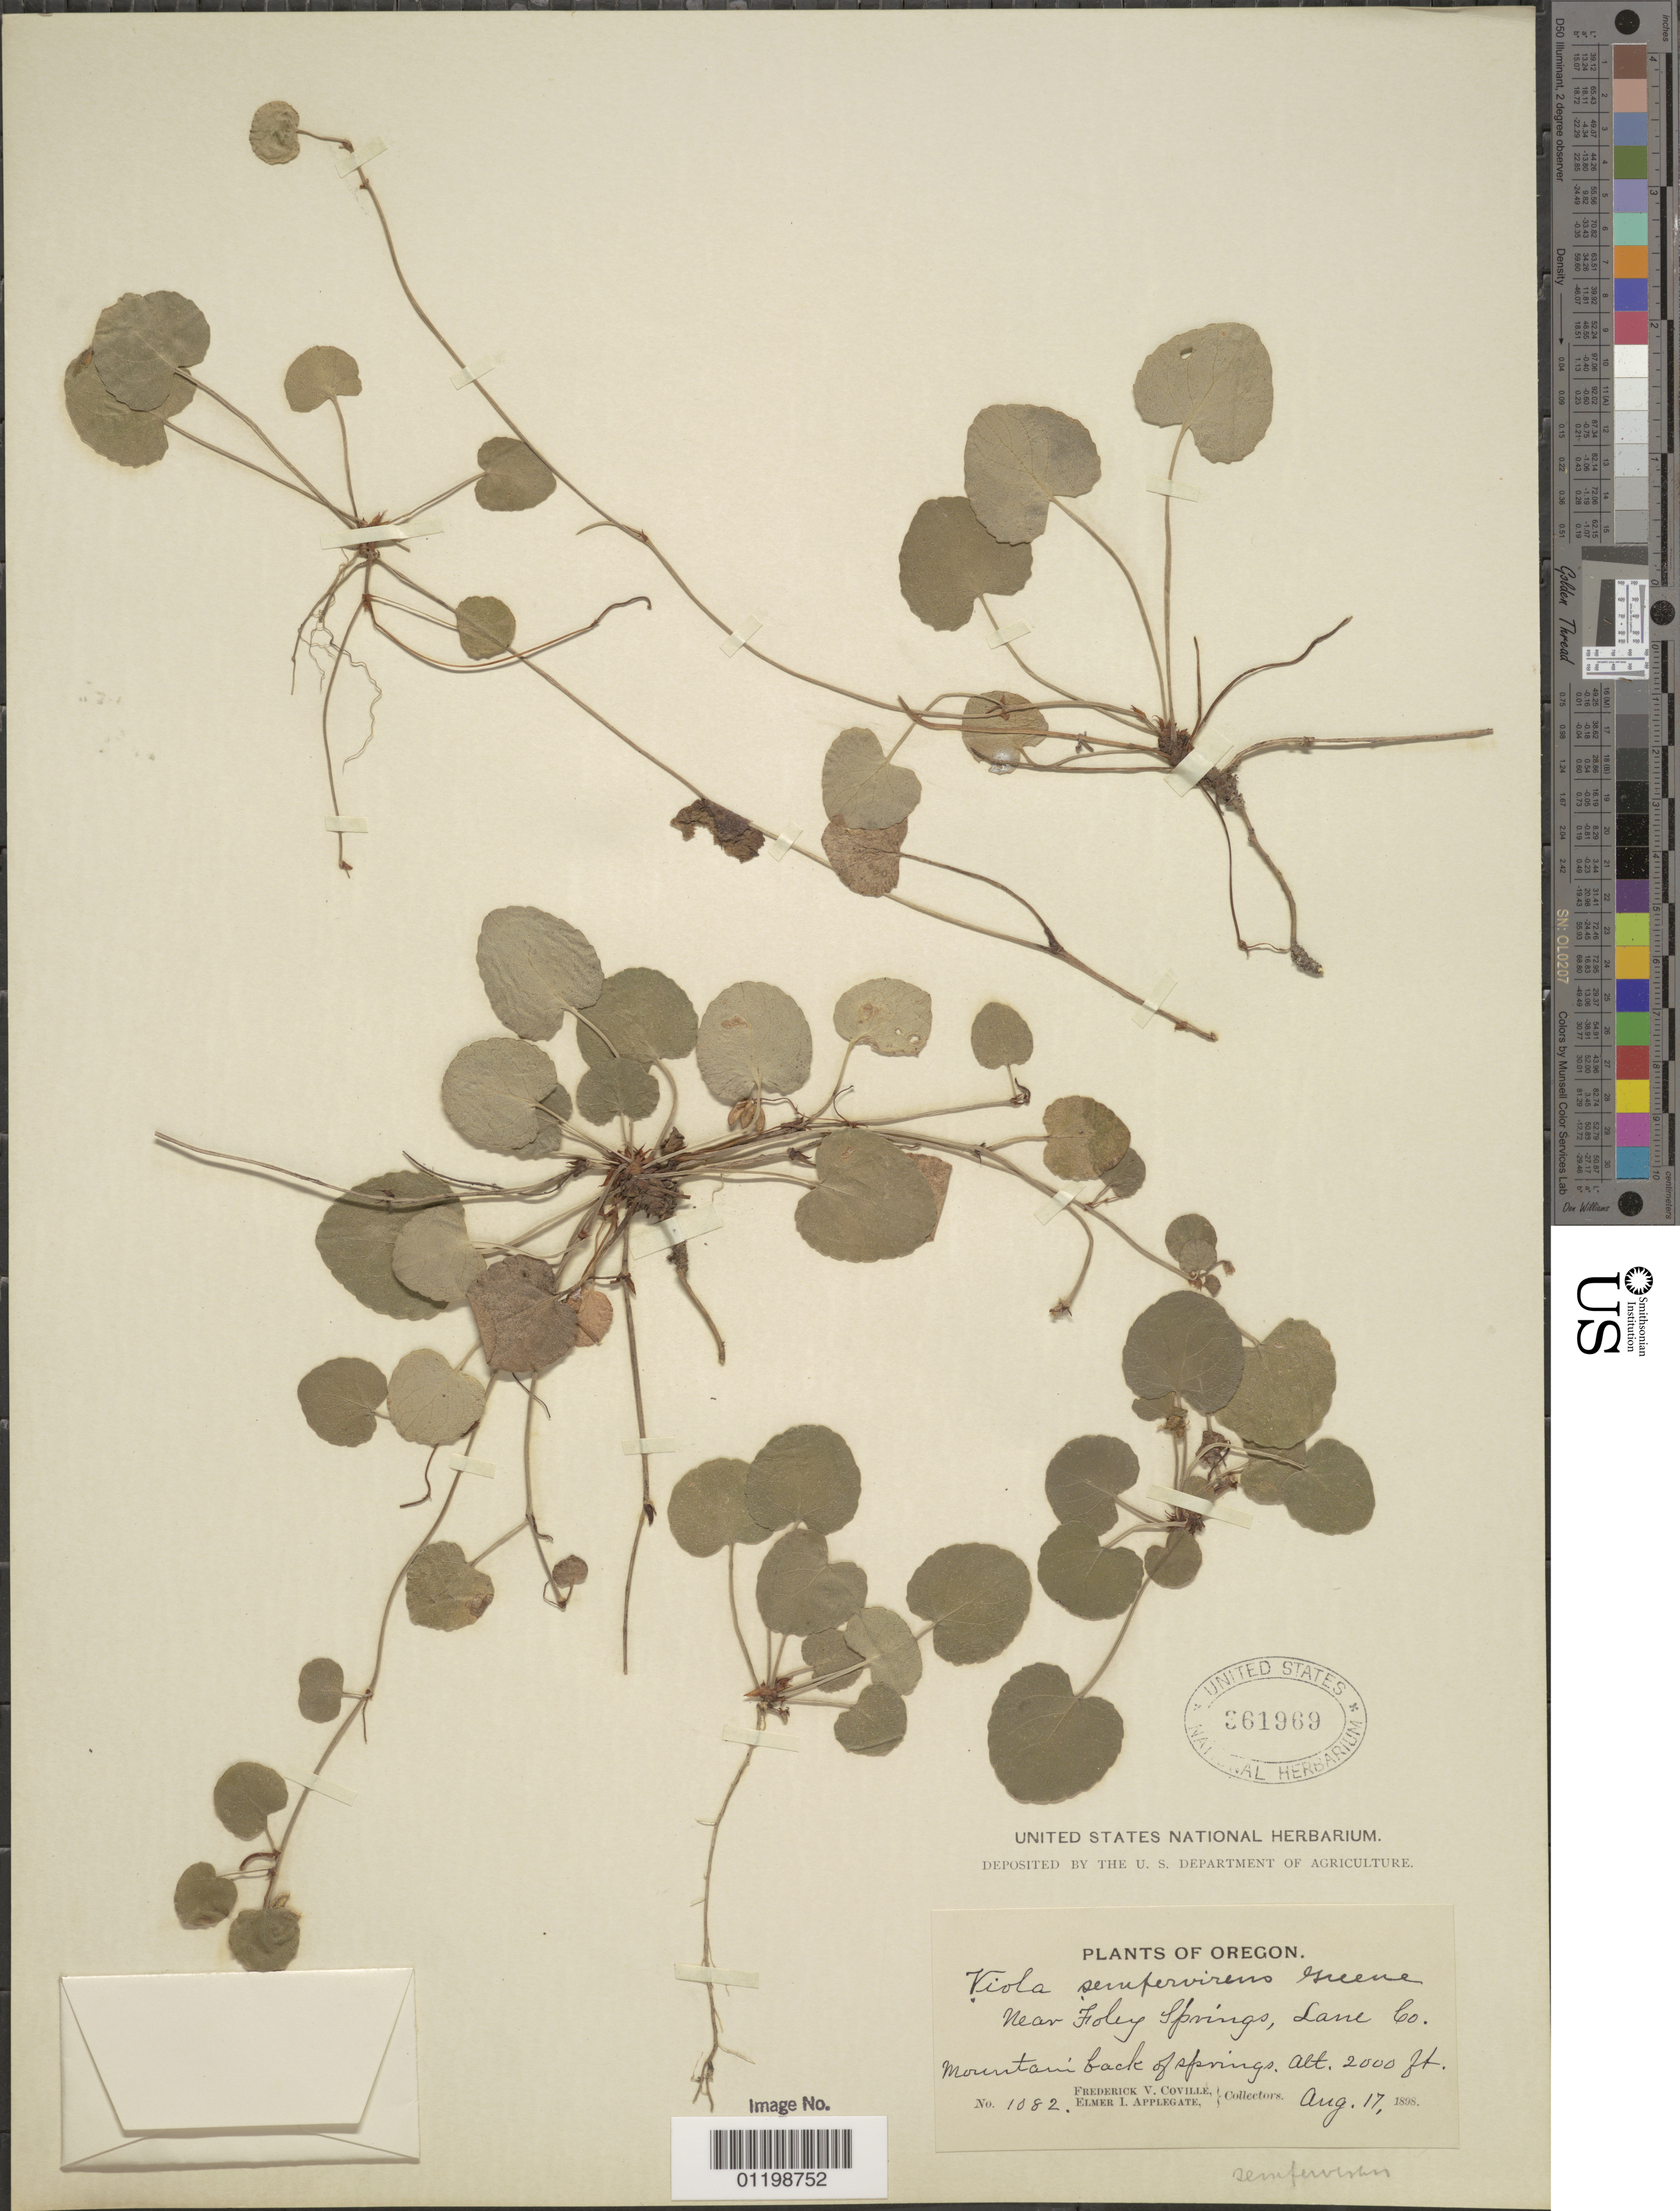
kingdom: Plantae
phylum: Tracheophyta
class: Magnoliopsida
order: Malpighiales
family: Violaceae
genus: Viola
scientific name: Viola sempervirens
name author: Greene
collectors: F. V. Coville & E. I. Applegate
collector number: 1082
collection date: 1898-08-17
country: United States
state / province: Oregon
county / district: Lane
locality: near Foley Springs, on mountain back of springs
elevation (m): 610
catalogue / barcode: US 361969